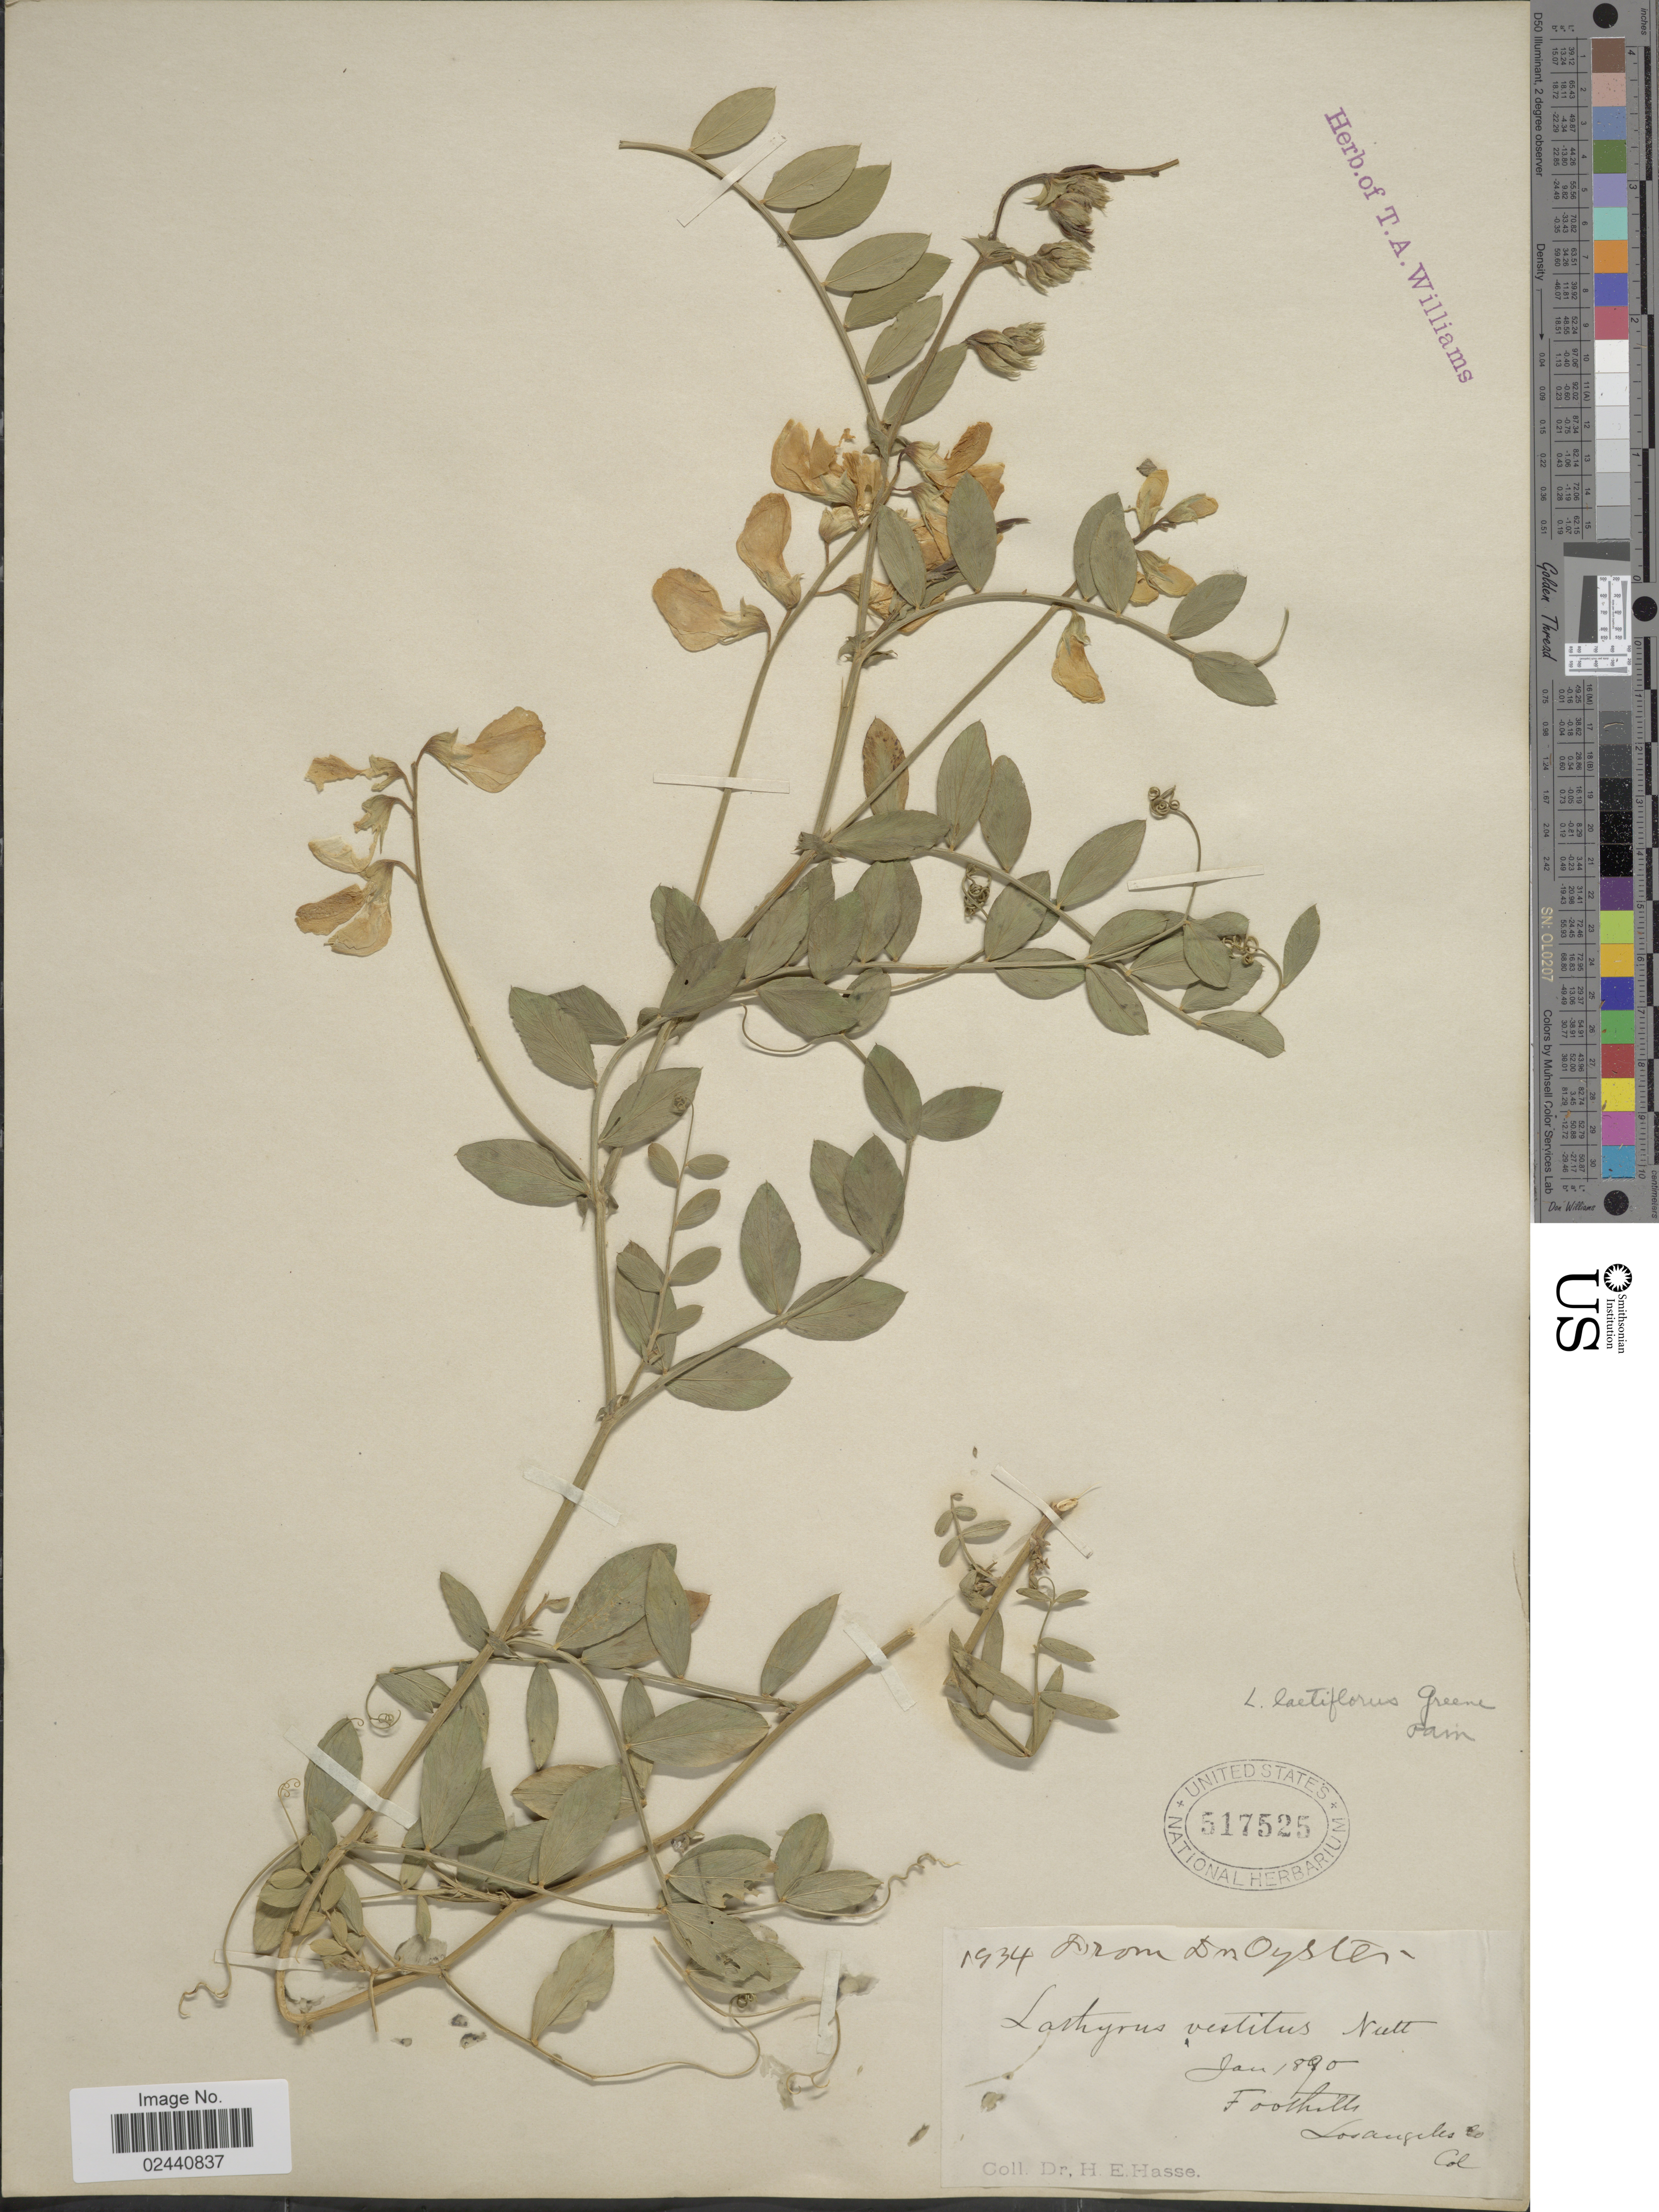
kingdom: Plantae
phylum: Tracheophyta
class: Magnoliopsida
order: Fabales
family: Fabaceae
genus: Lathyrus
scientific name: Lathyrus laetiflorus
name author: Greene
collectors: H. E. Hasse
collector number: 1934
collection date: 1890-01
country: United States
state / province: Colorado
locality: Foothills, Los Angeles Co.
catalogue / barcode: US 517525